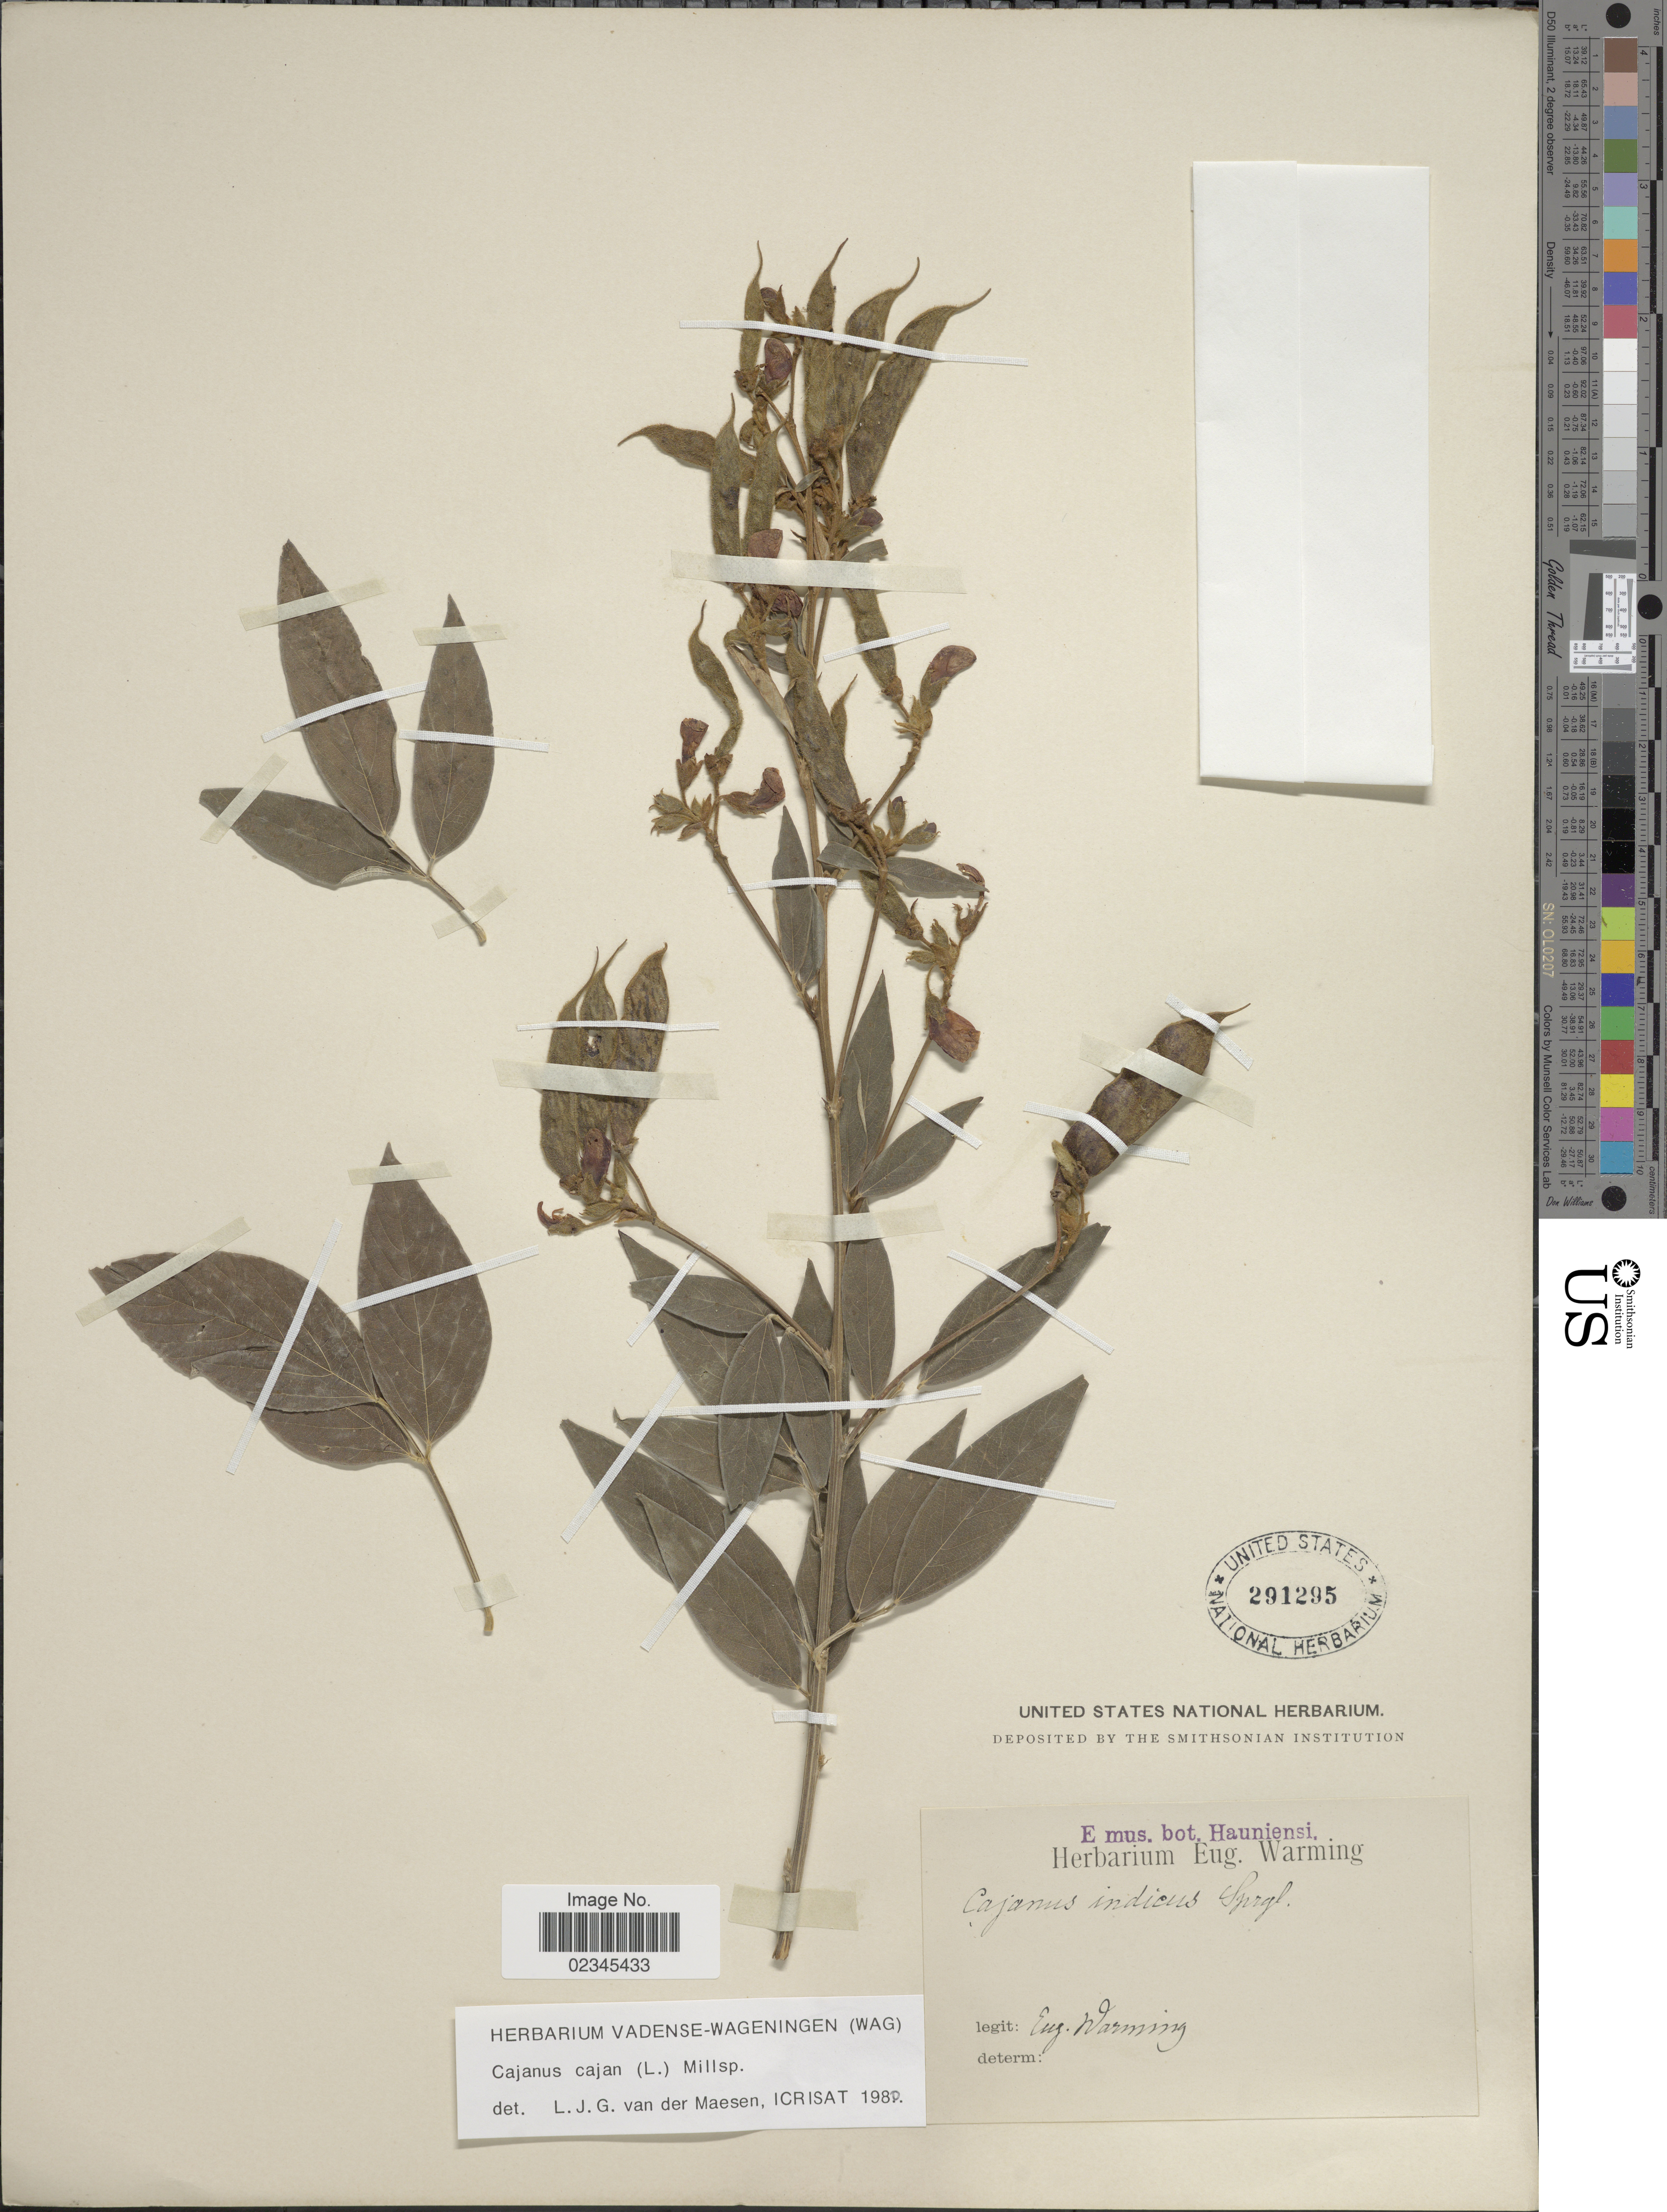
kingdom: Plantae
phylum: Tracheophyta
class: Magnoliopsida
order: Fabales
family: Fabaceae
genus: Cajanus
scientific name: Cajanus cajan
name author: (L.) Huth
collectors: E. Warming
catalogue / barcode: US 291295